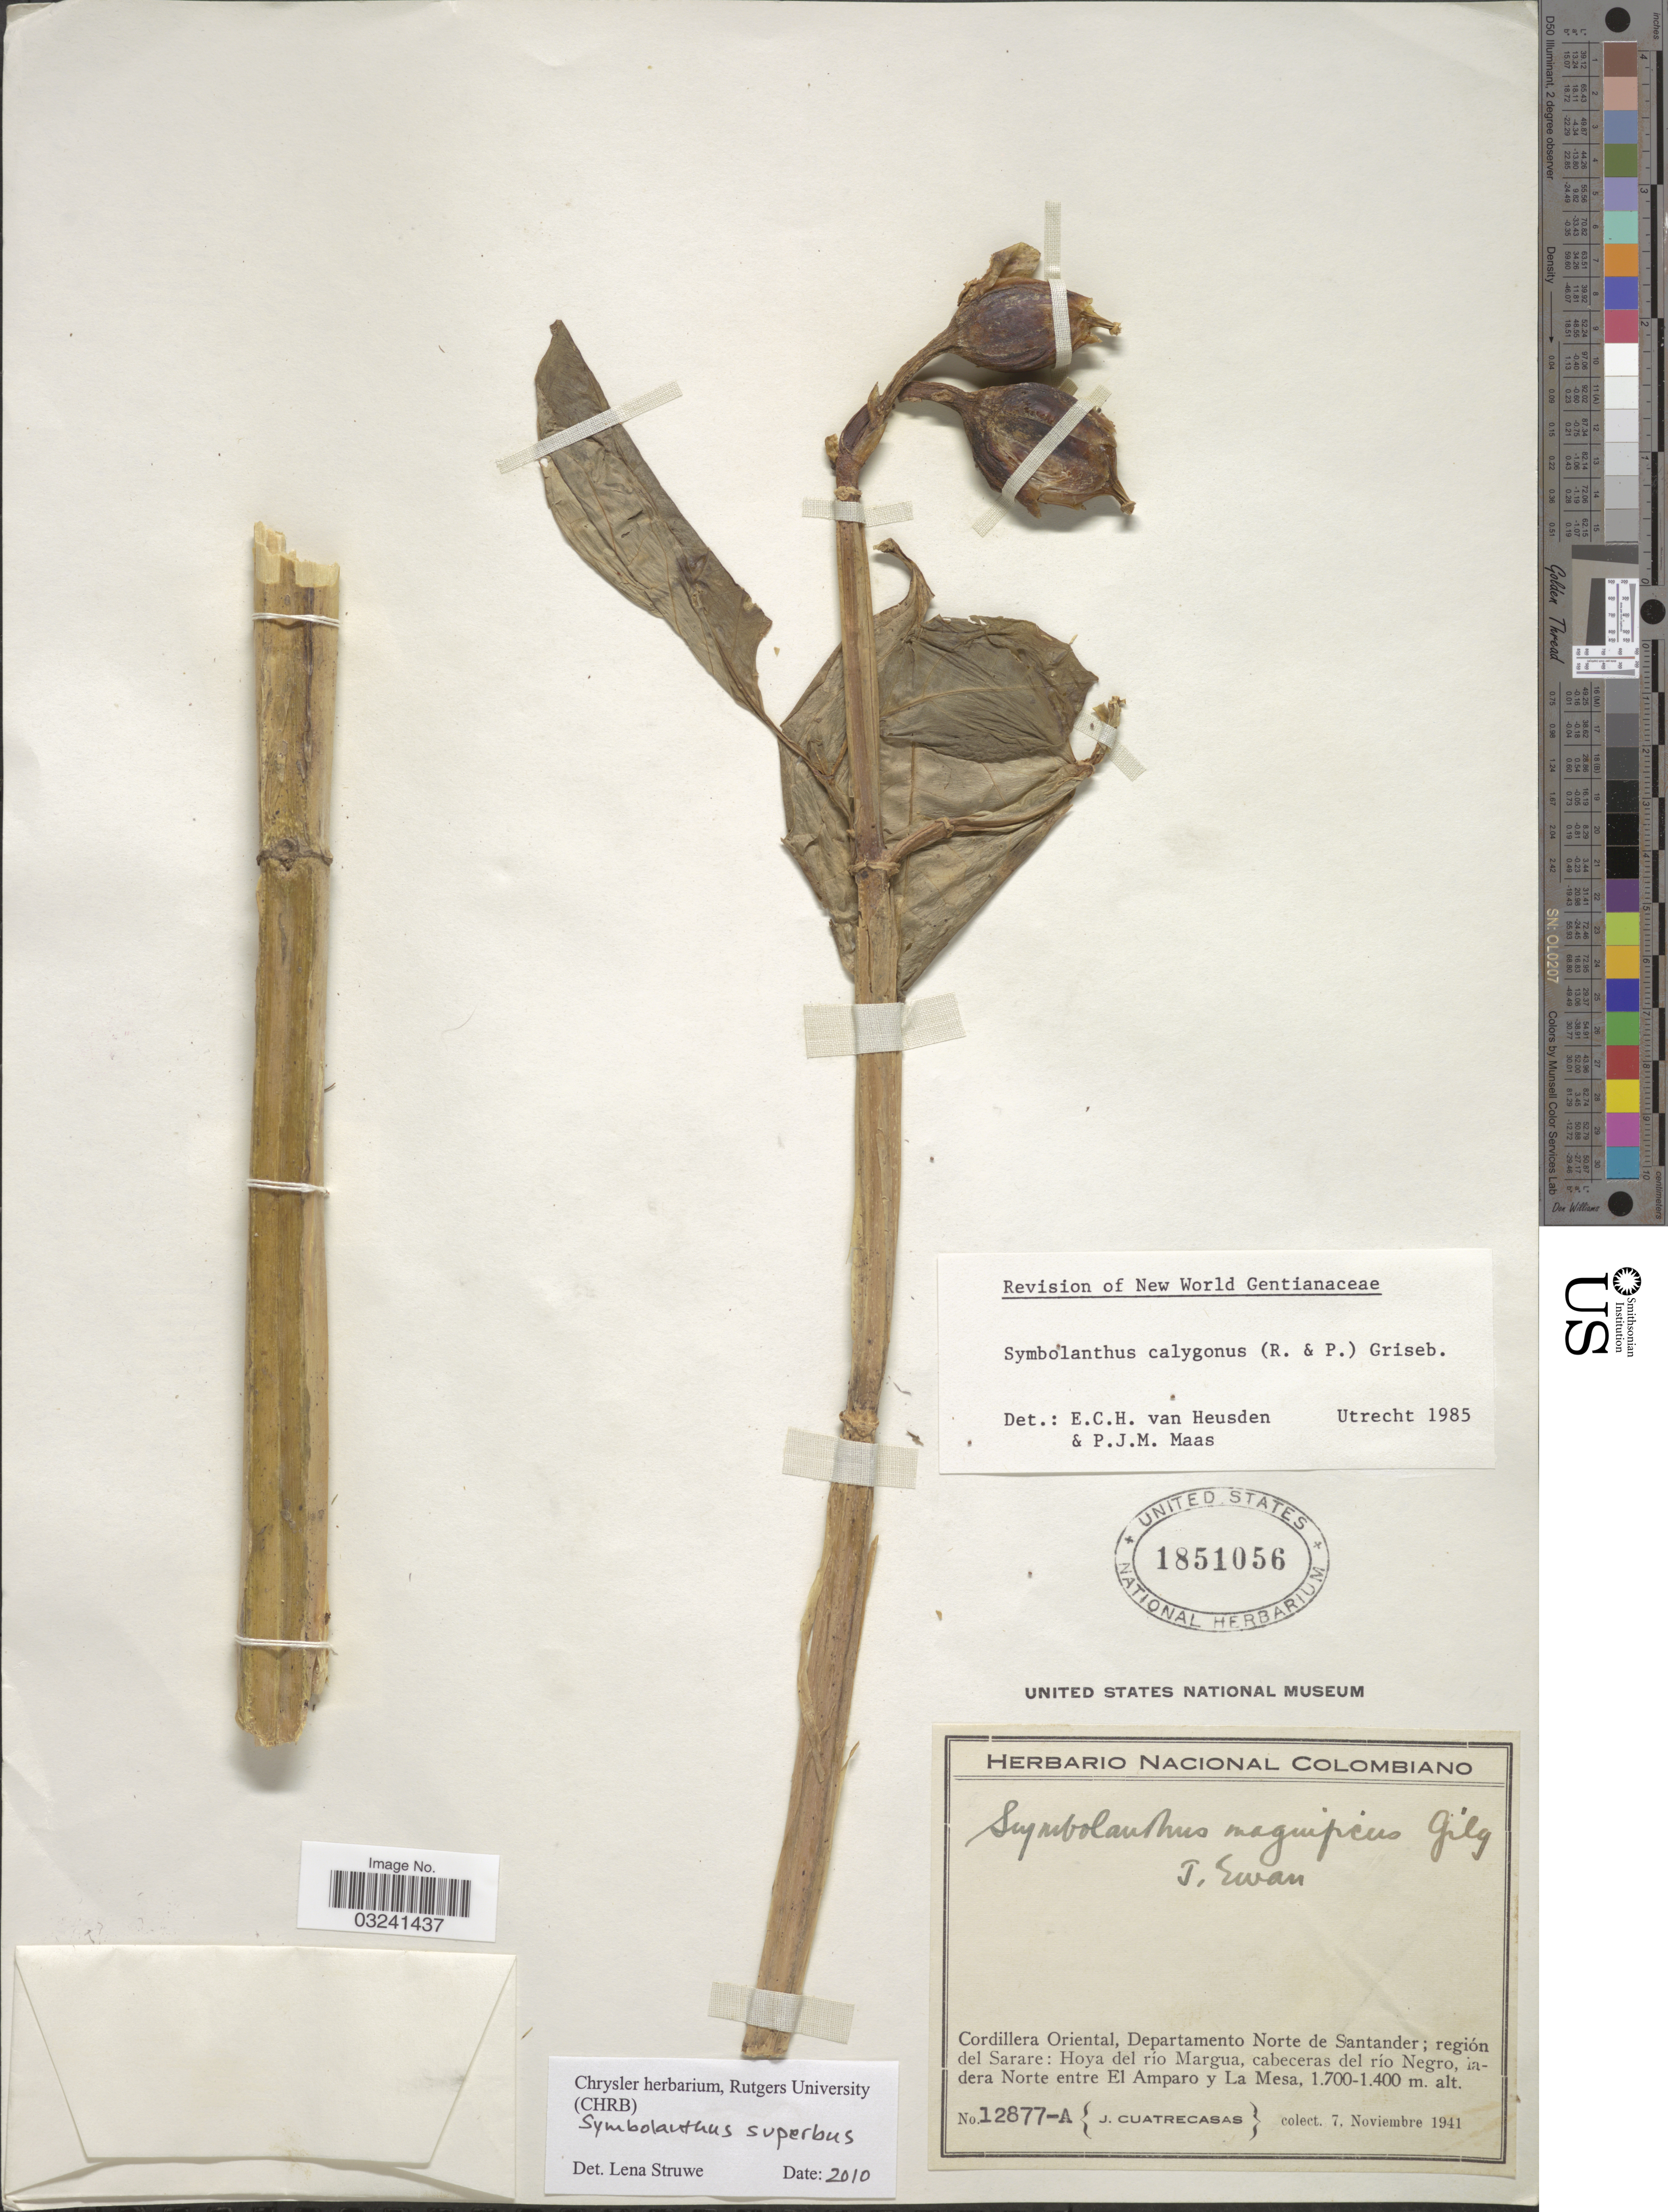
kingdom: Plantae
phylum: Tracheophyta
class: Magnoliopsida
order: Gentianales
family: Gentianaceae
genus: Symbolanthus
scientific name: Symbolanthus superbus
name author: Miers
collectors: J. Cuatrecasas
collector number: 12877-A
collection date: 1941-11-07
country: Colombia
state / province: Norte de Santander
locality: Cordillera Oriental, Departamento Norte de Santander; región del Sarare: Hoya del río Margua, cabeceras del río Negro, ladera Norte entre El Amparo y La Mesa.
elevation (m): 1400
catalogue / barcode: US 1851056